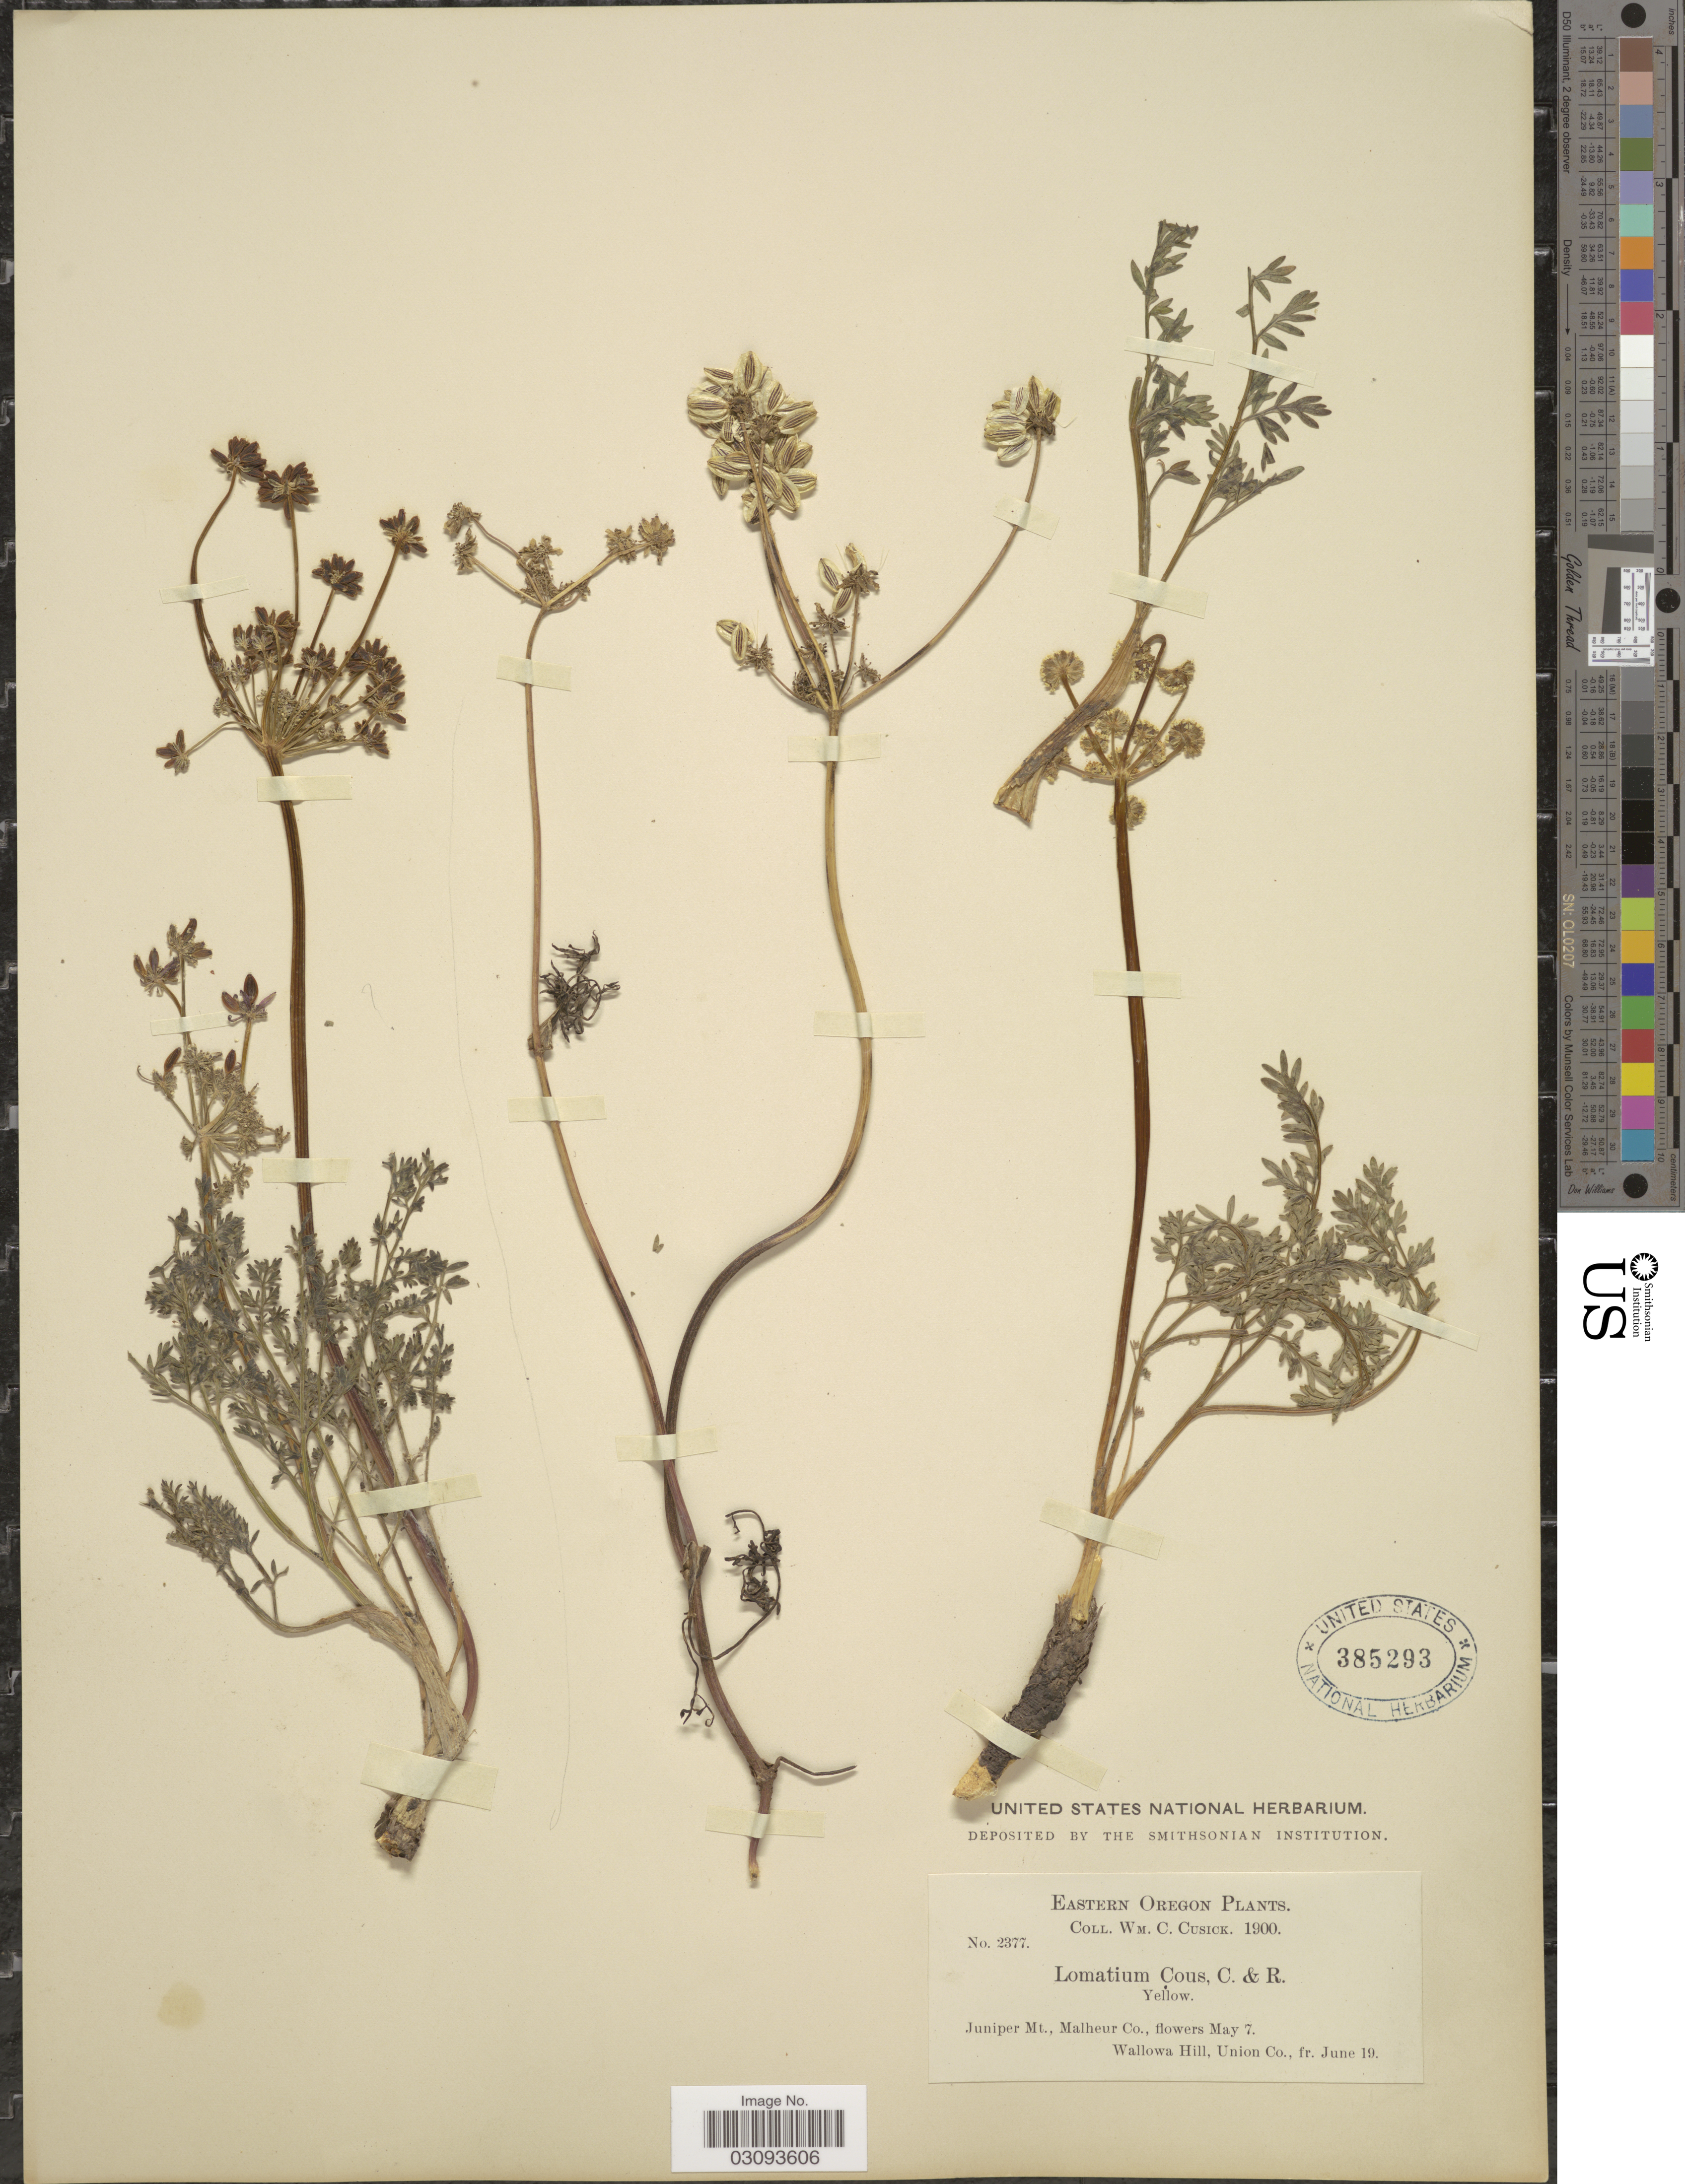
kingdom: Plantae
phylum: Tracheophyta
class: Magnoliopsida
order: Apiales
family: Apiaceae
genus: Lomatium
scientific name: Lomatium cous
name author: (S. Watson) J.M. Coult. & Rose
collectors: W. C. Cusick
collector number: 2377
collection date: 1900-05-07/1900-06-19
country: United States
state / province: Oregon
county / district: Union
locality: Eastern Oregon. Juniper Mt., Malheur Co. Wallowa Hill, Union Co.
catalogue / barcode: US 385293